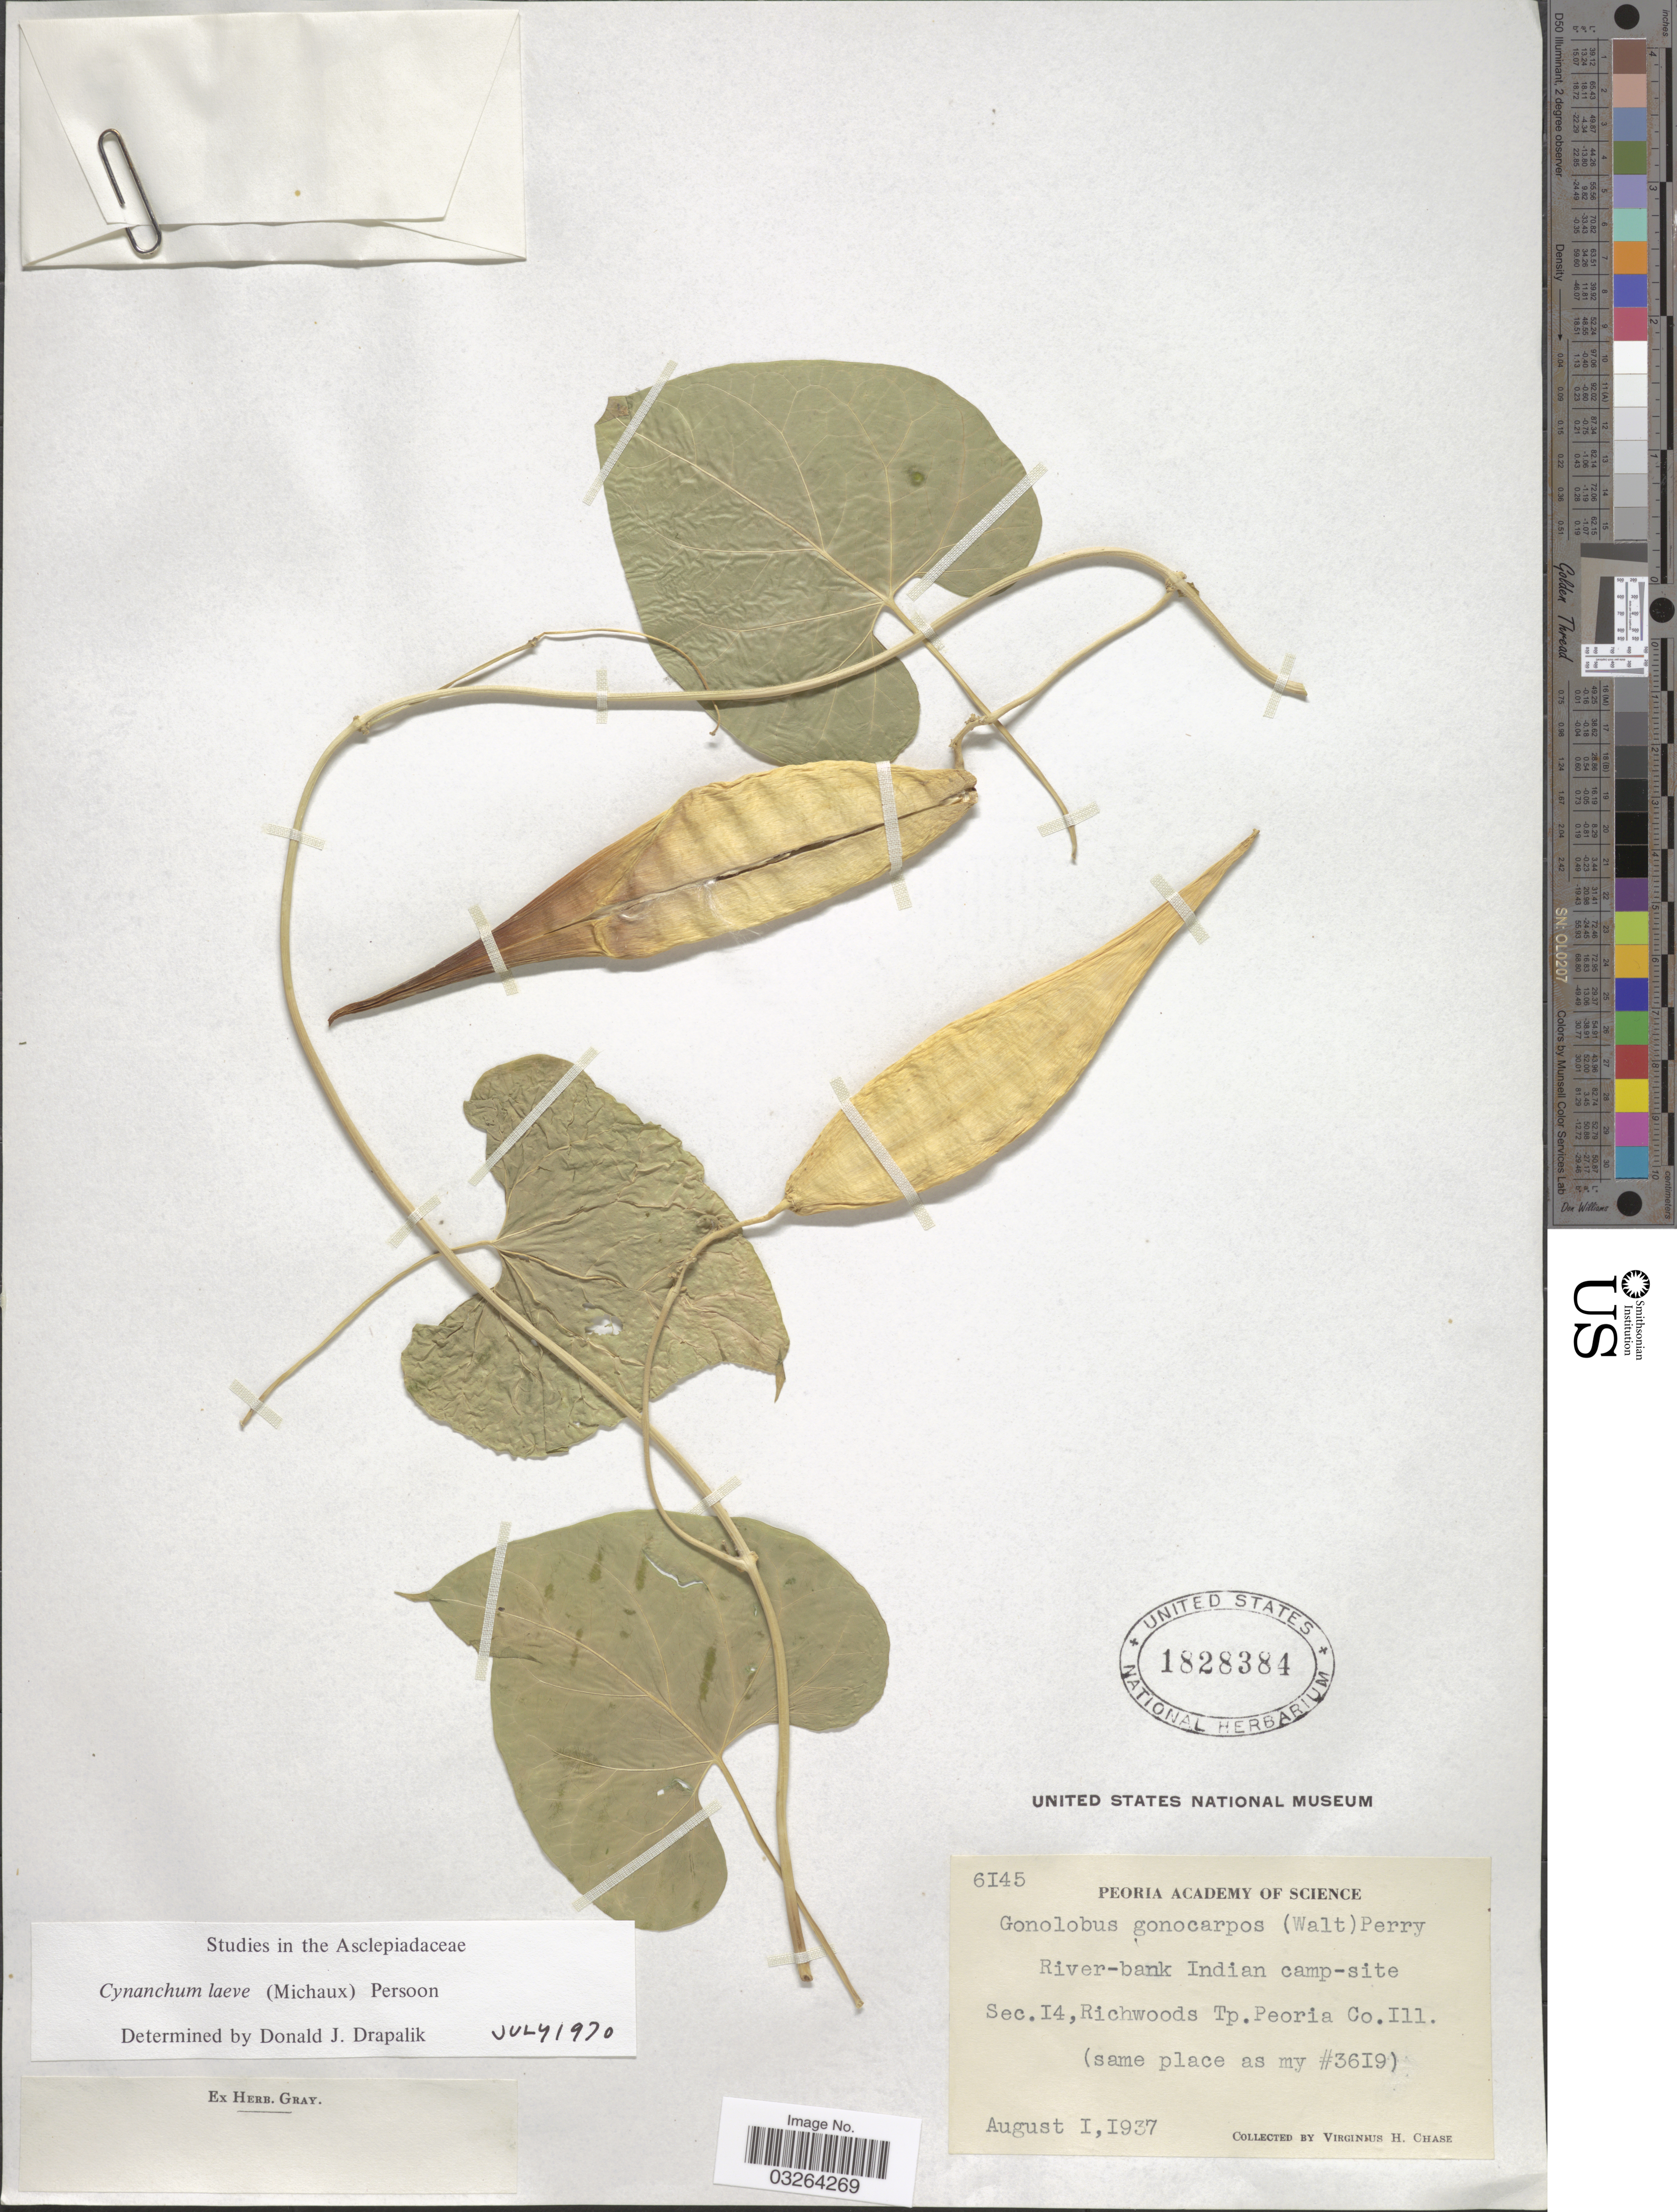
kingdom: Plantae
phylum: Tracheophyta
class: Magnoliopsida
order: Gentianales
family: Apocynaceae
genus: Cynanchum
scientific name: Cynanchum laeve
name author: (Michx.) Pers.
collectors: V. H. Chase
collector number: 6145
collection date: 1937-08-01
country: United States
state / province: Illinois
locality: River-bank Indian camp-site Sec. 14, Richwoods Tp. Peoria Co.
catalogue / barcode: US 1828384